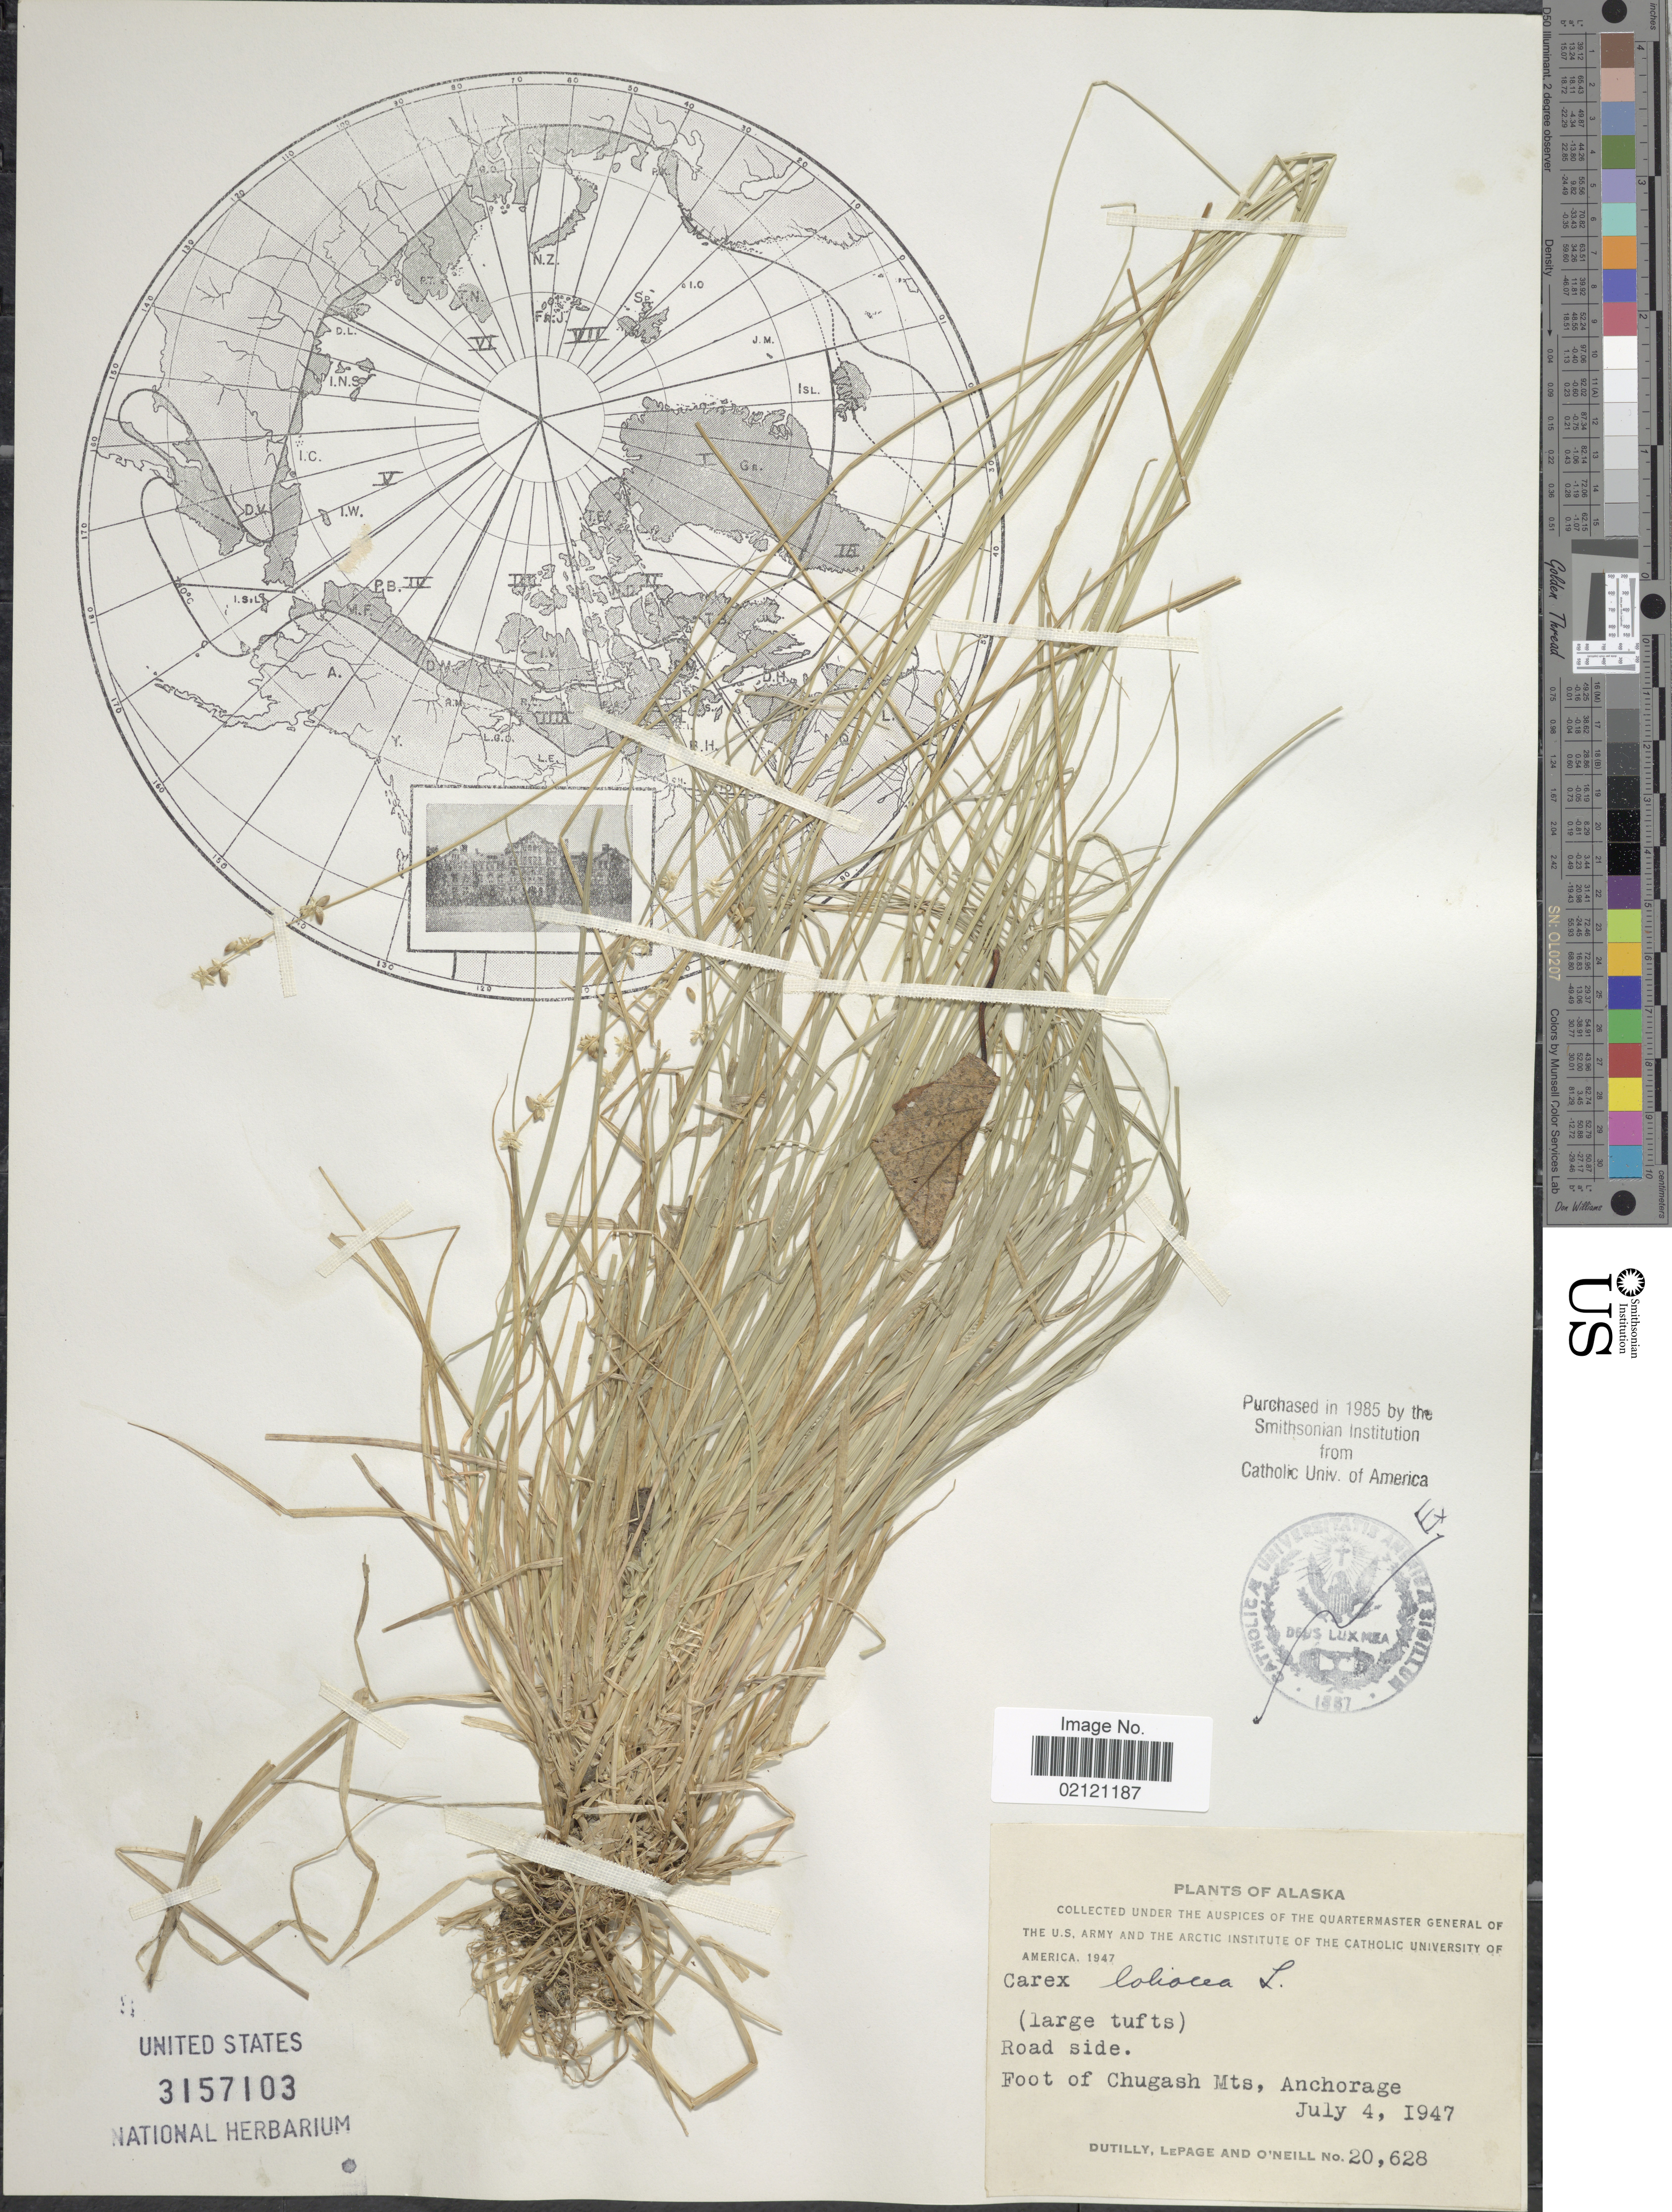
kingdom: Plantae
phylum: Tracheophyta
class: Liliopsida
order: Poales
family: Cyperaceae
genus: Carex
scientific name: Carex loliacea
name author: L.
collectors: -. Dutilly, -. LePage & -. O'Neill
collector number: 20628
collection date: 1947-07-04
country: United States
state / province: Alaska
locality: Road side, Foot of Chugash Mts., Anchorage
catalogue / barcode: US 3157103